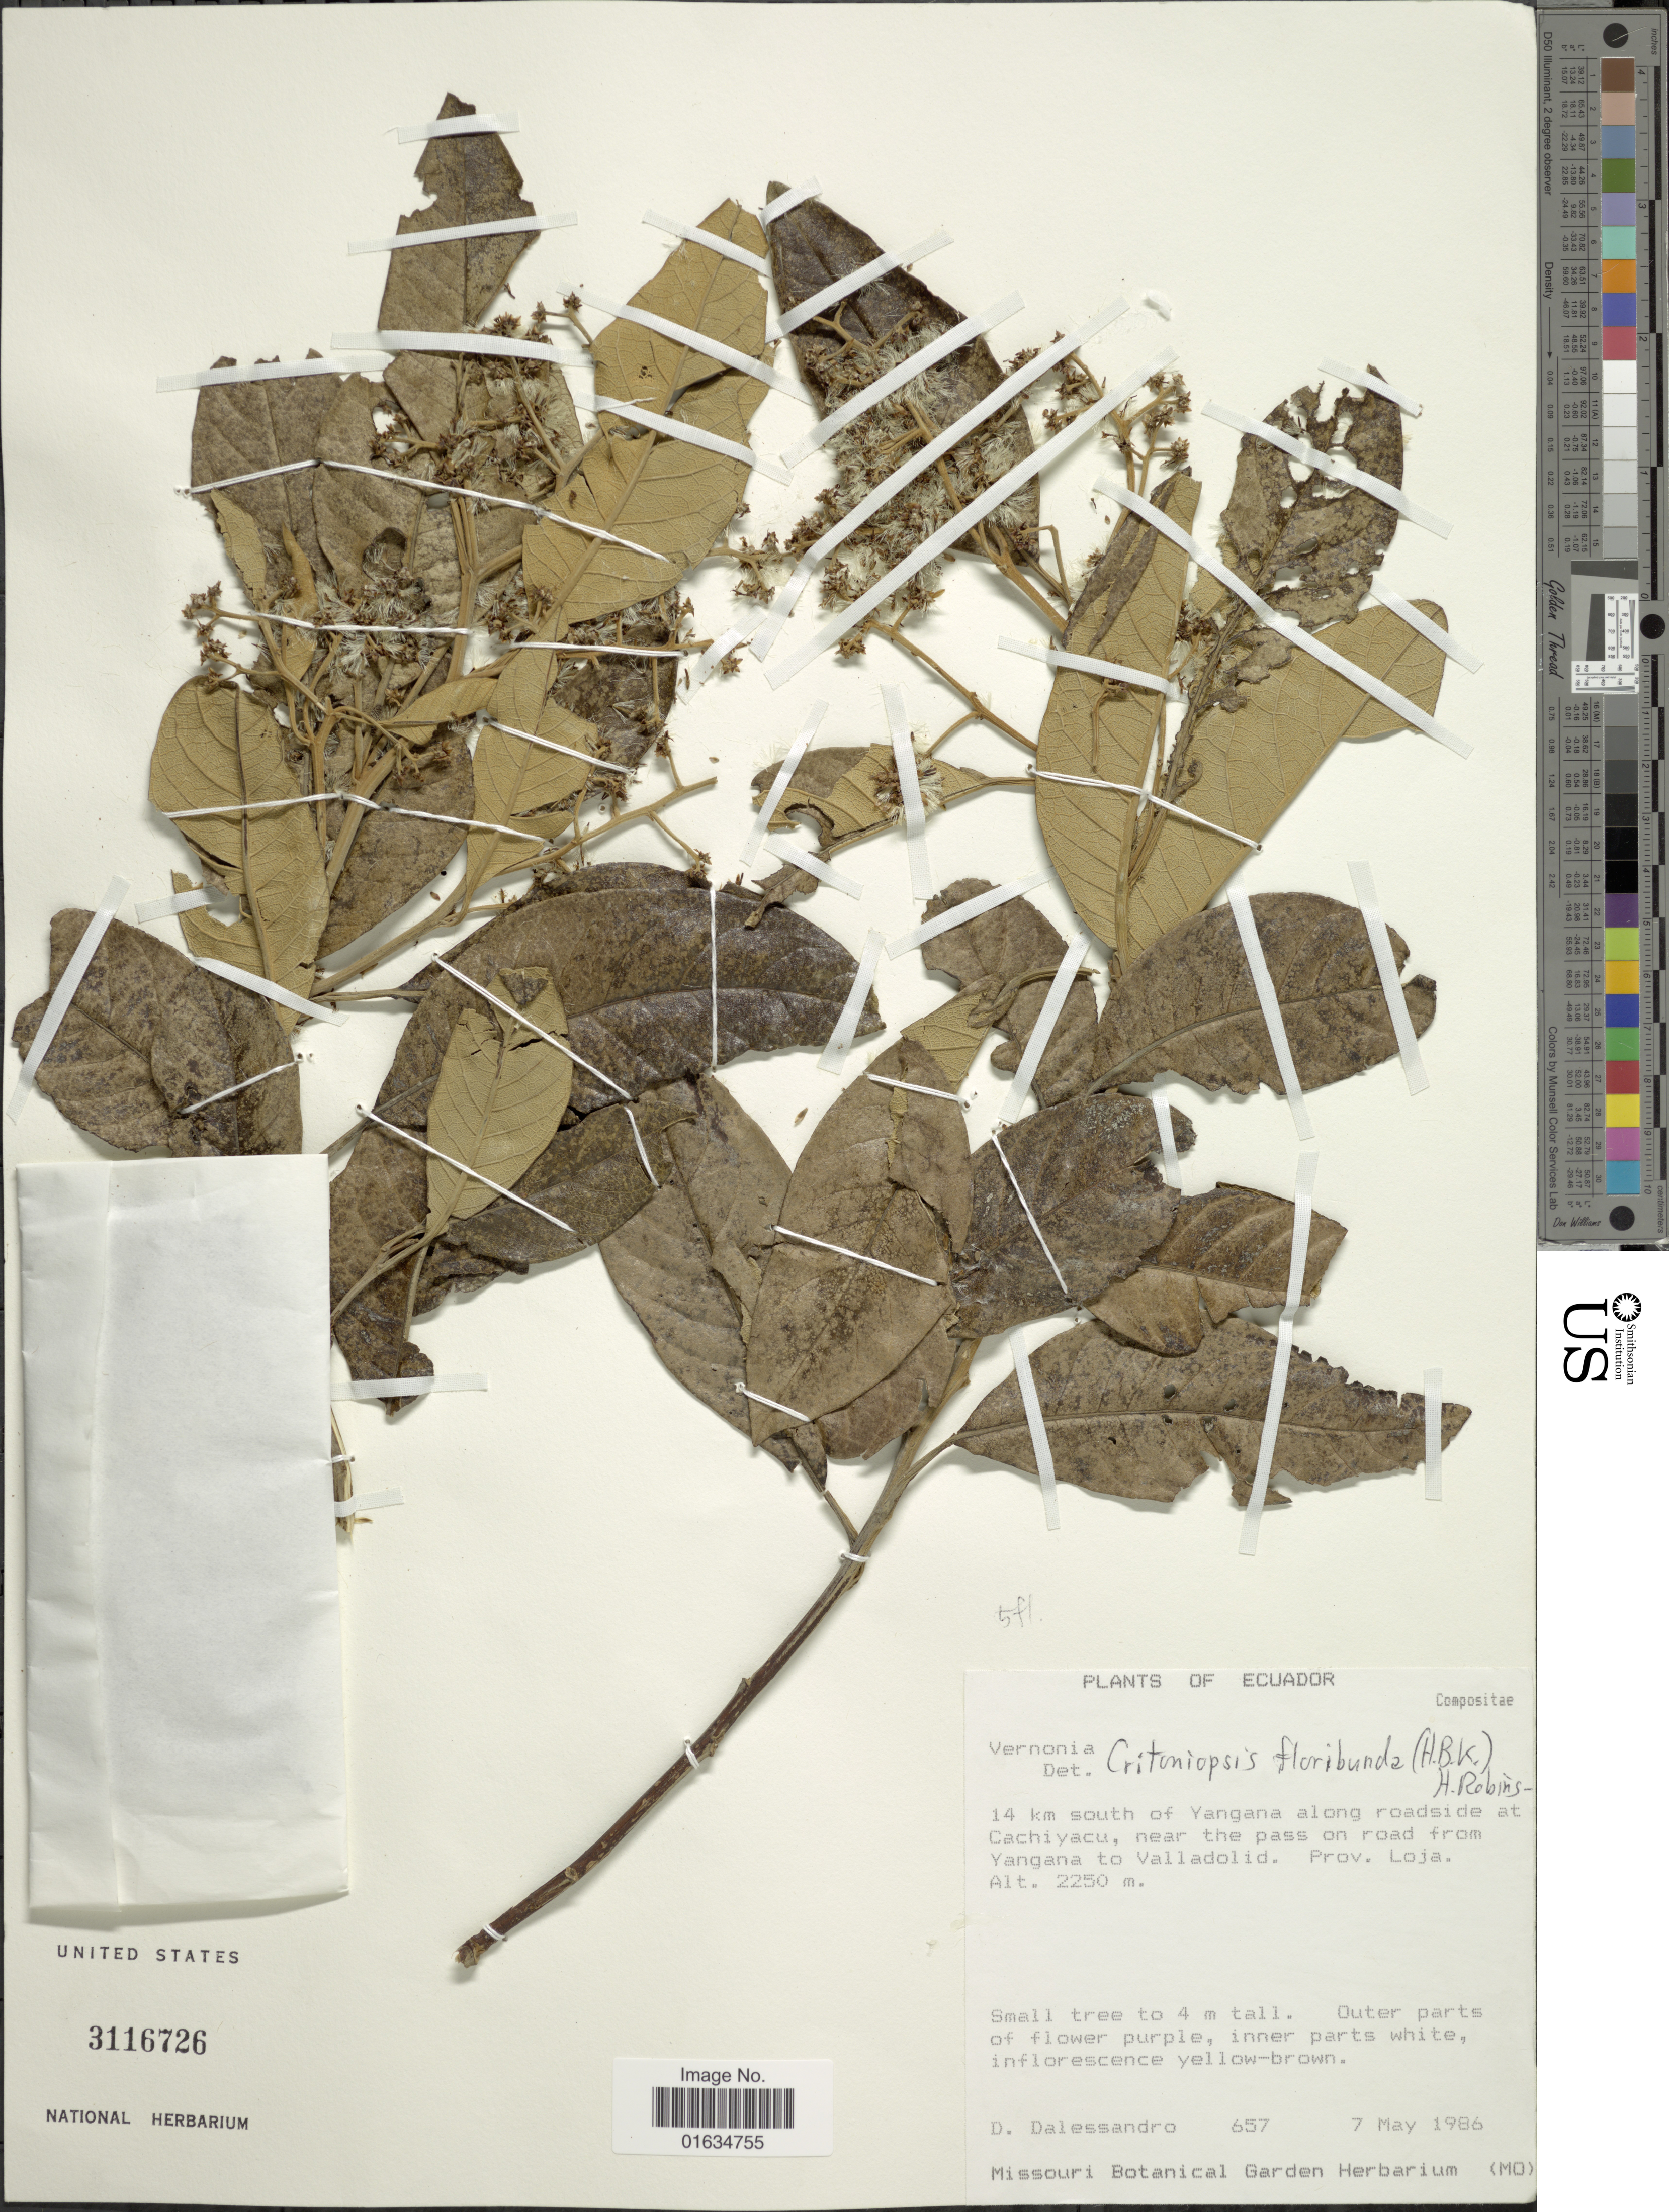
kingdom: Plantae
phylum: Tracheophyta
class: Magnoliopsida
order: Asterales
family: Asteraceae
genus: Critoniopsis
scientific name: Critoniopsis floribunda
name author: (Kunth) H. Rob.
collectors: D. D'alessandro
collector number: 657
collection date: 1986-05-07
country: Ecuador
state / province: Loja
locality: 14 km south of Yangana along roadside at Cachiyacu near the pass on the road from Yangana to Valladolid.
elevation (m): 2250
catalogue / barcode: US 3116726